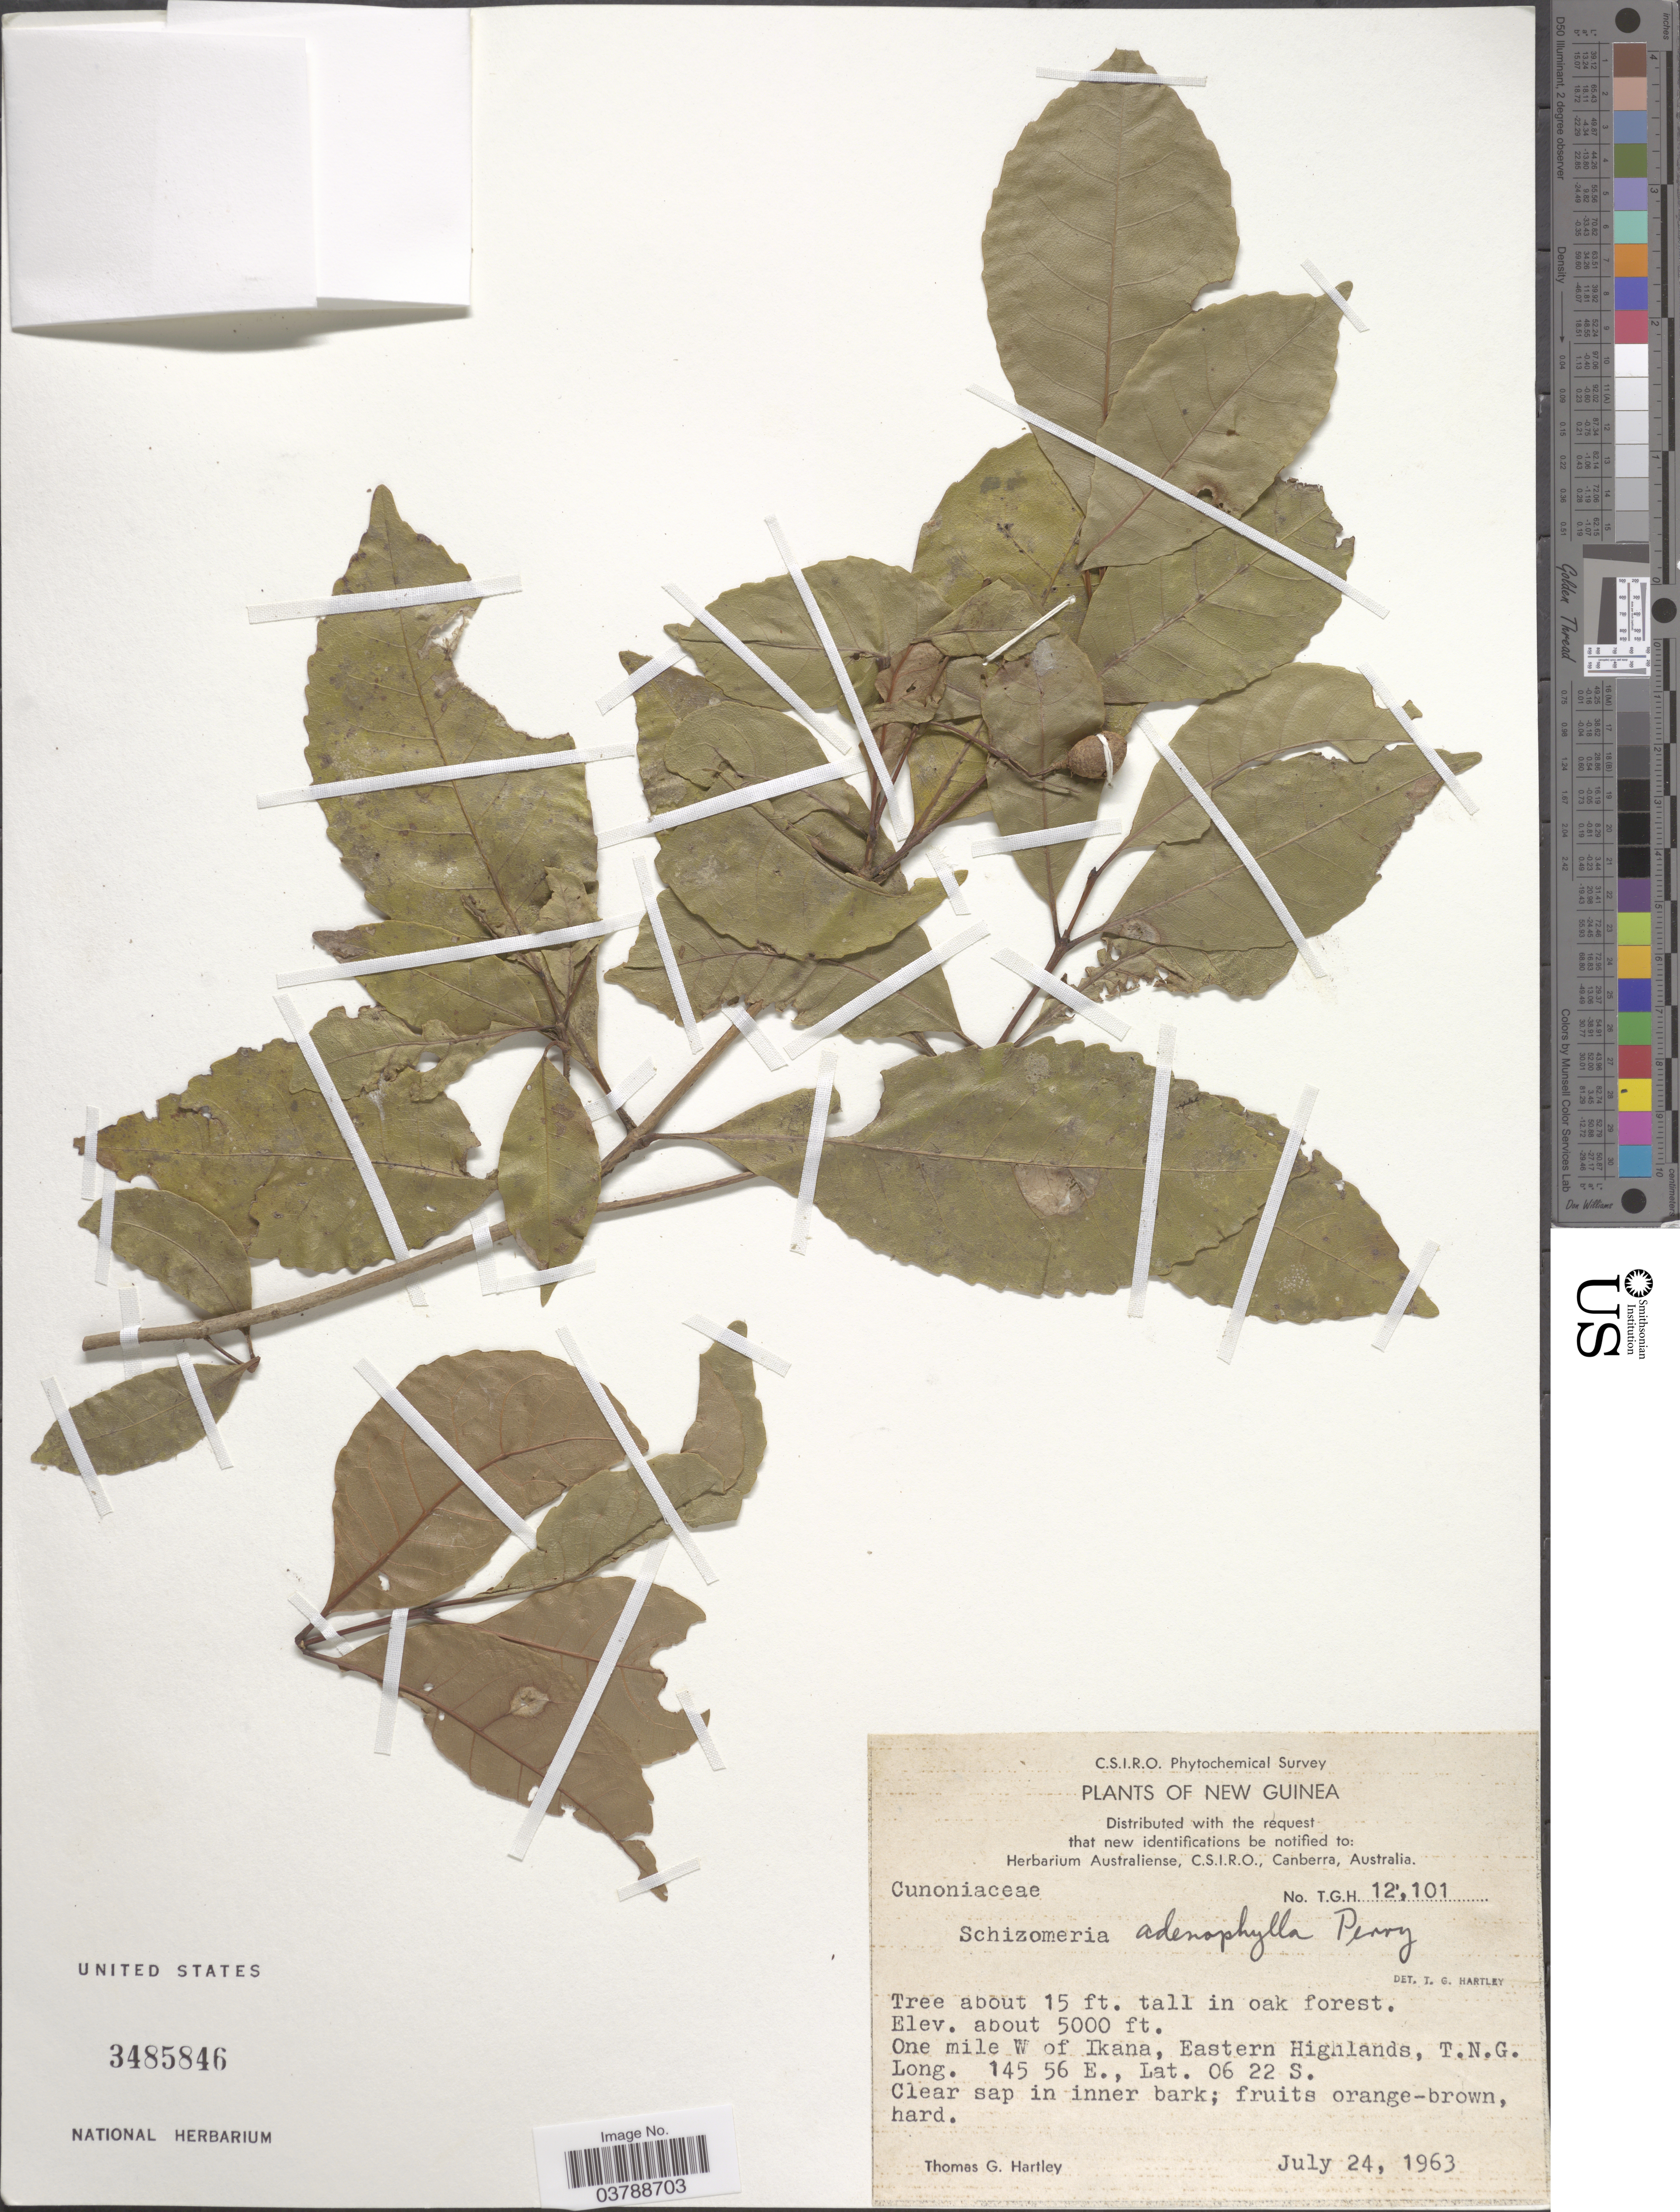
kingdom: Plantae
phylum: Tracheophyta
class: Magnoliopsida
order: Oxalidales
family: Cunoniaceae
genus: Schizomeria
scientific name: Schizomeria adenophylla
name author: L.M. Perry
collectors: T. G. Hartley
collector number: TGH12101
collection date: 1963-07-24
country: Papua New Guinea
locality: New Guinea. One mile W of Ikana, Eastern Highlands, T.N.G.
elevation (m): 1524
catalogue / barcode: US 3485846